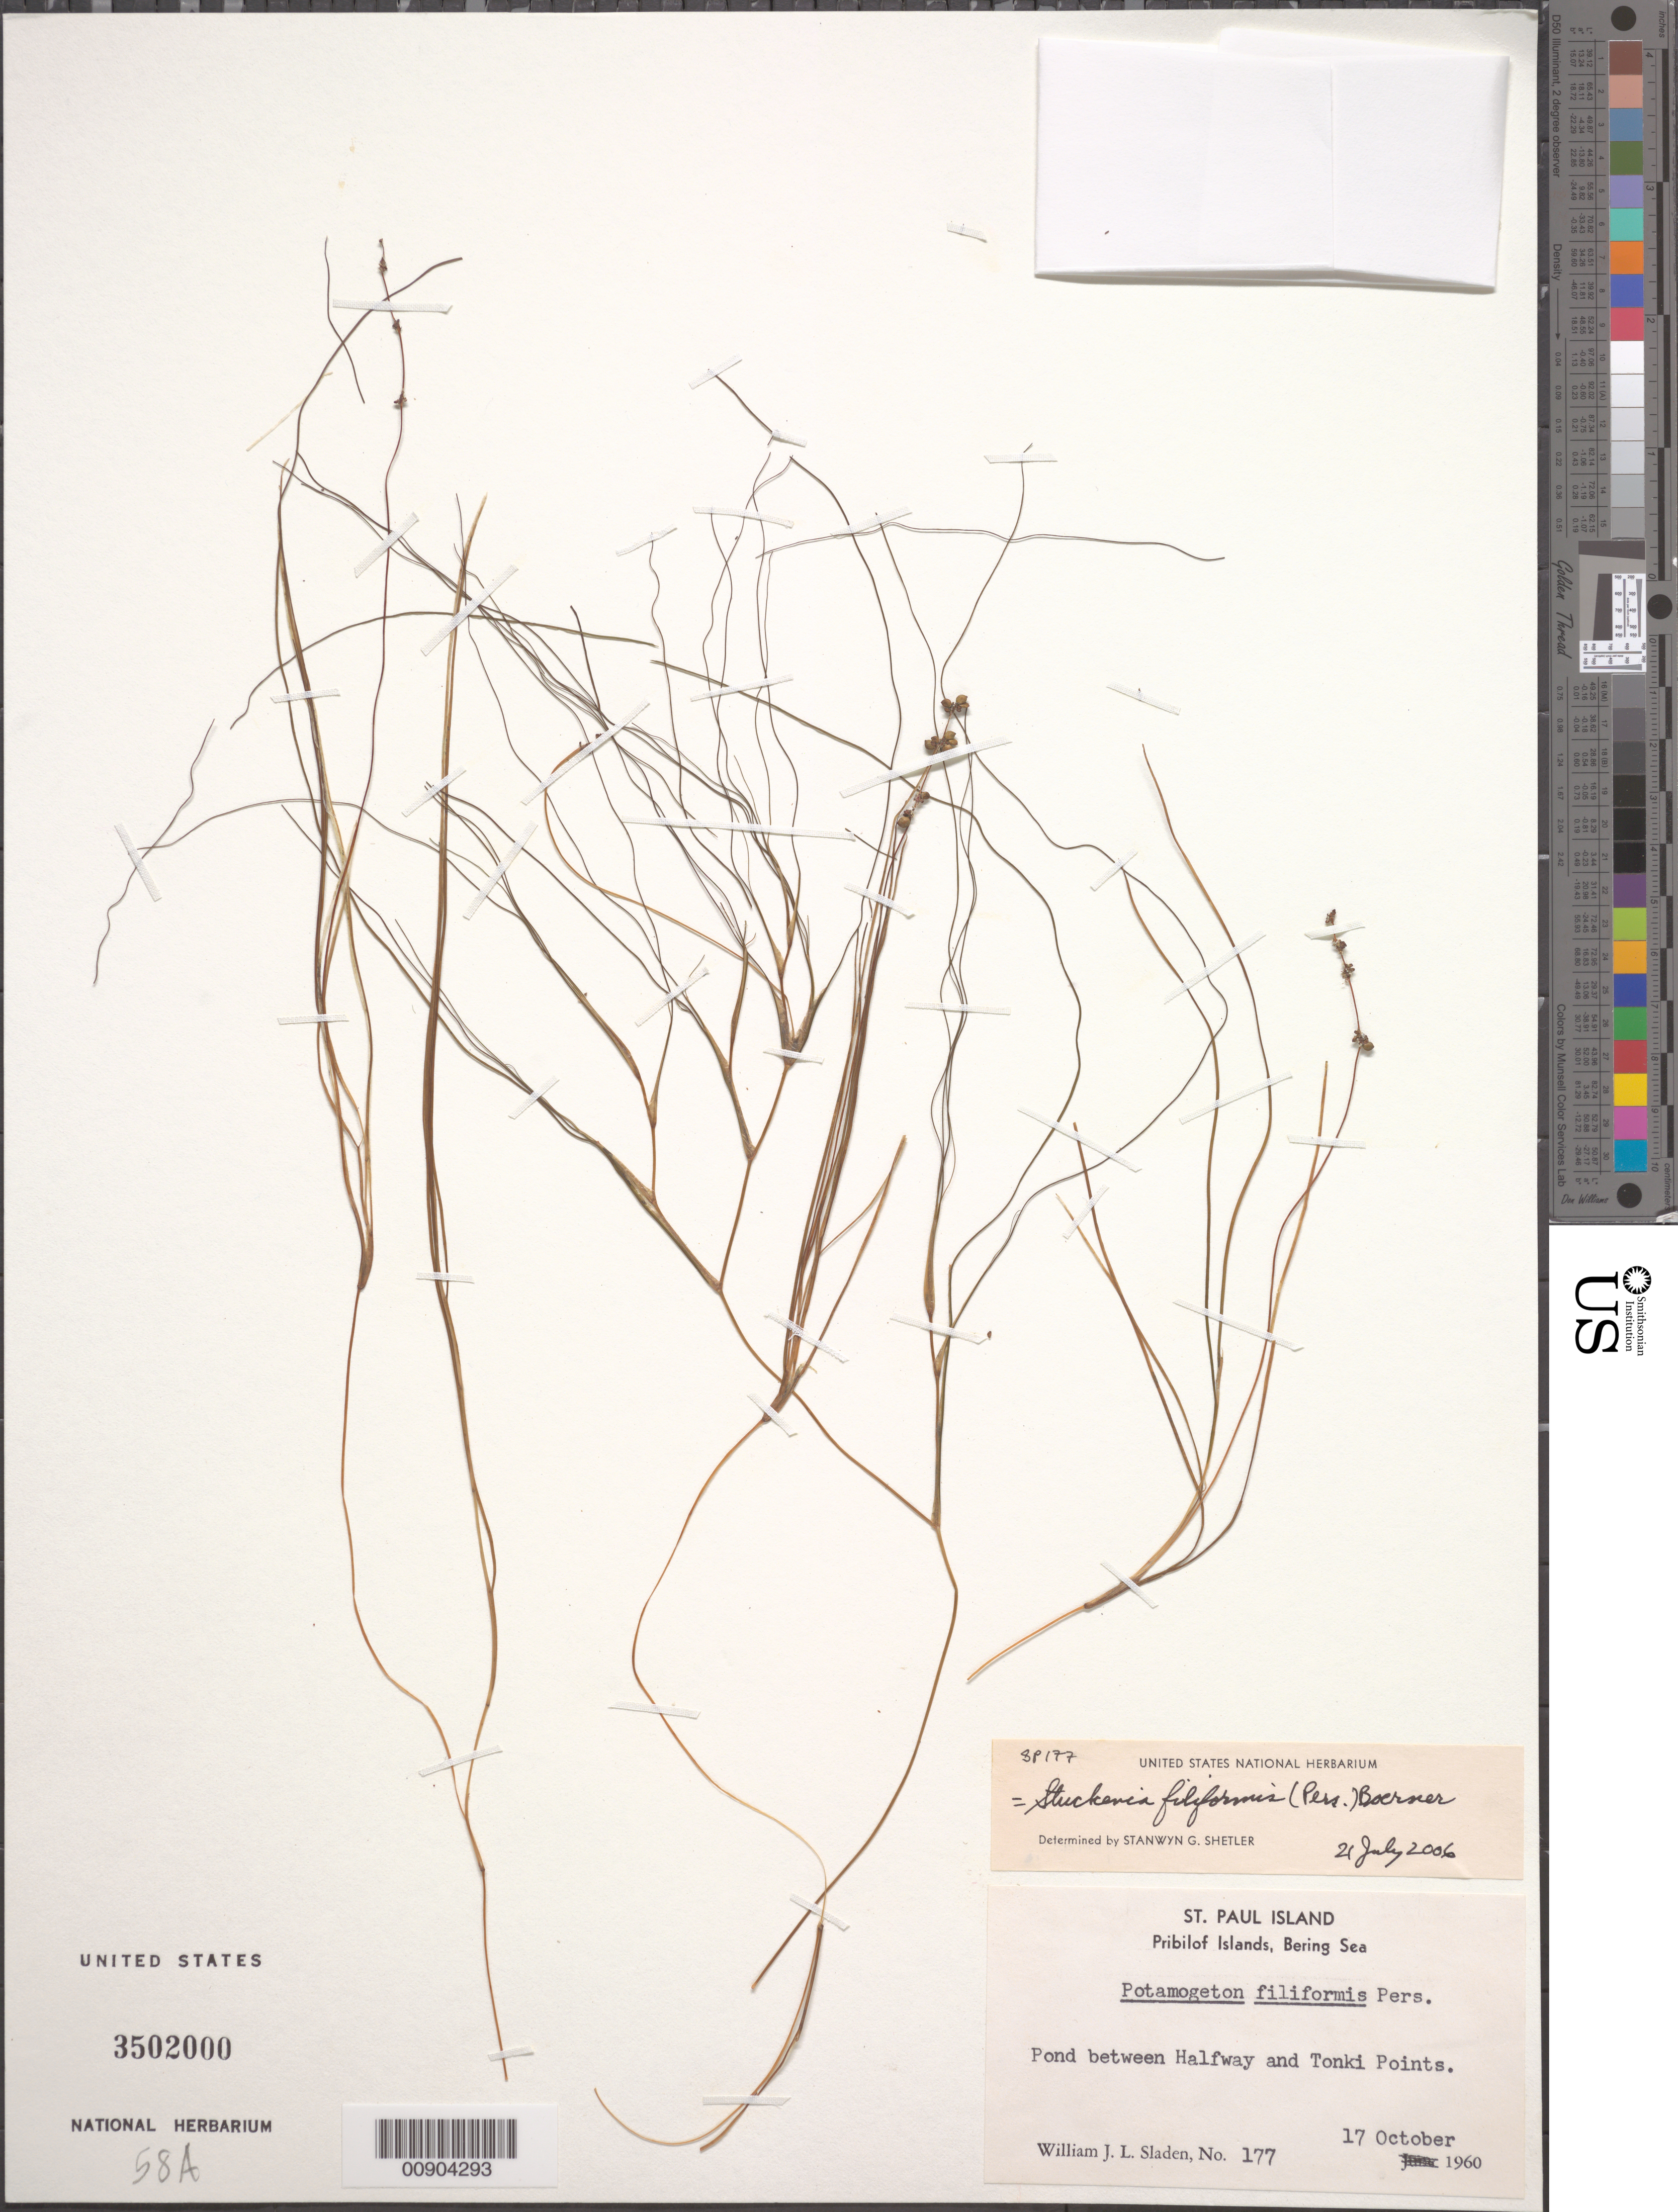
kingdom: Plantae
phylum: Tracheophyta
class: Liliopsida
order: Alismatales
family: Potamogetonaceae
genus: Stuckenia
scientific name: Stuckenia filiformis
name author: (Pers.) Börner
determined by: Shetler, Stanwyn G., (US), NMNH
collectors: W. Sladen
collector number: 177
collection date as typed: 17 Oct 1960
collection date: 1960-10-17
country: United States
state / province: Alaska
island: St. Paul Island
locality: Pond between Halfway and Tonki Points., Bering Sea, Pribilof Islands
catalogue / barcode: US 3502000